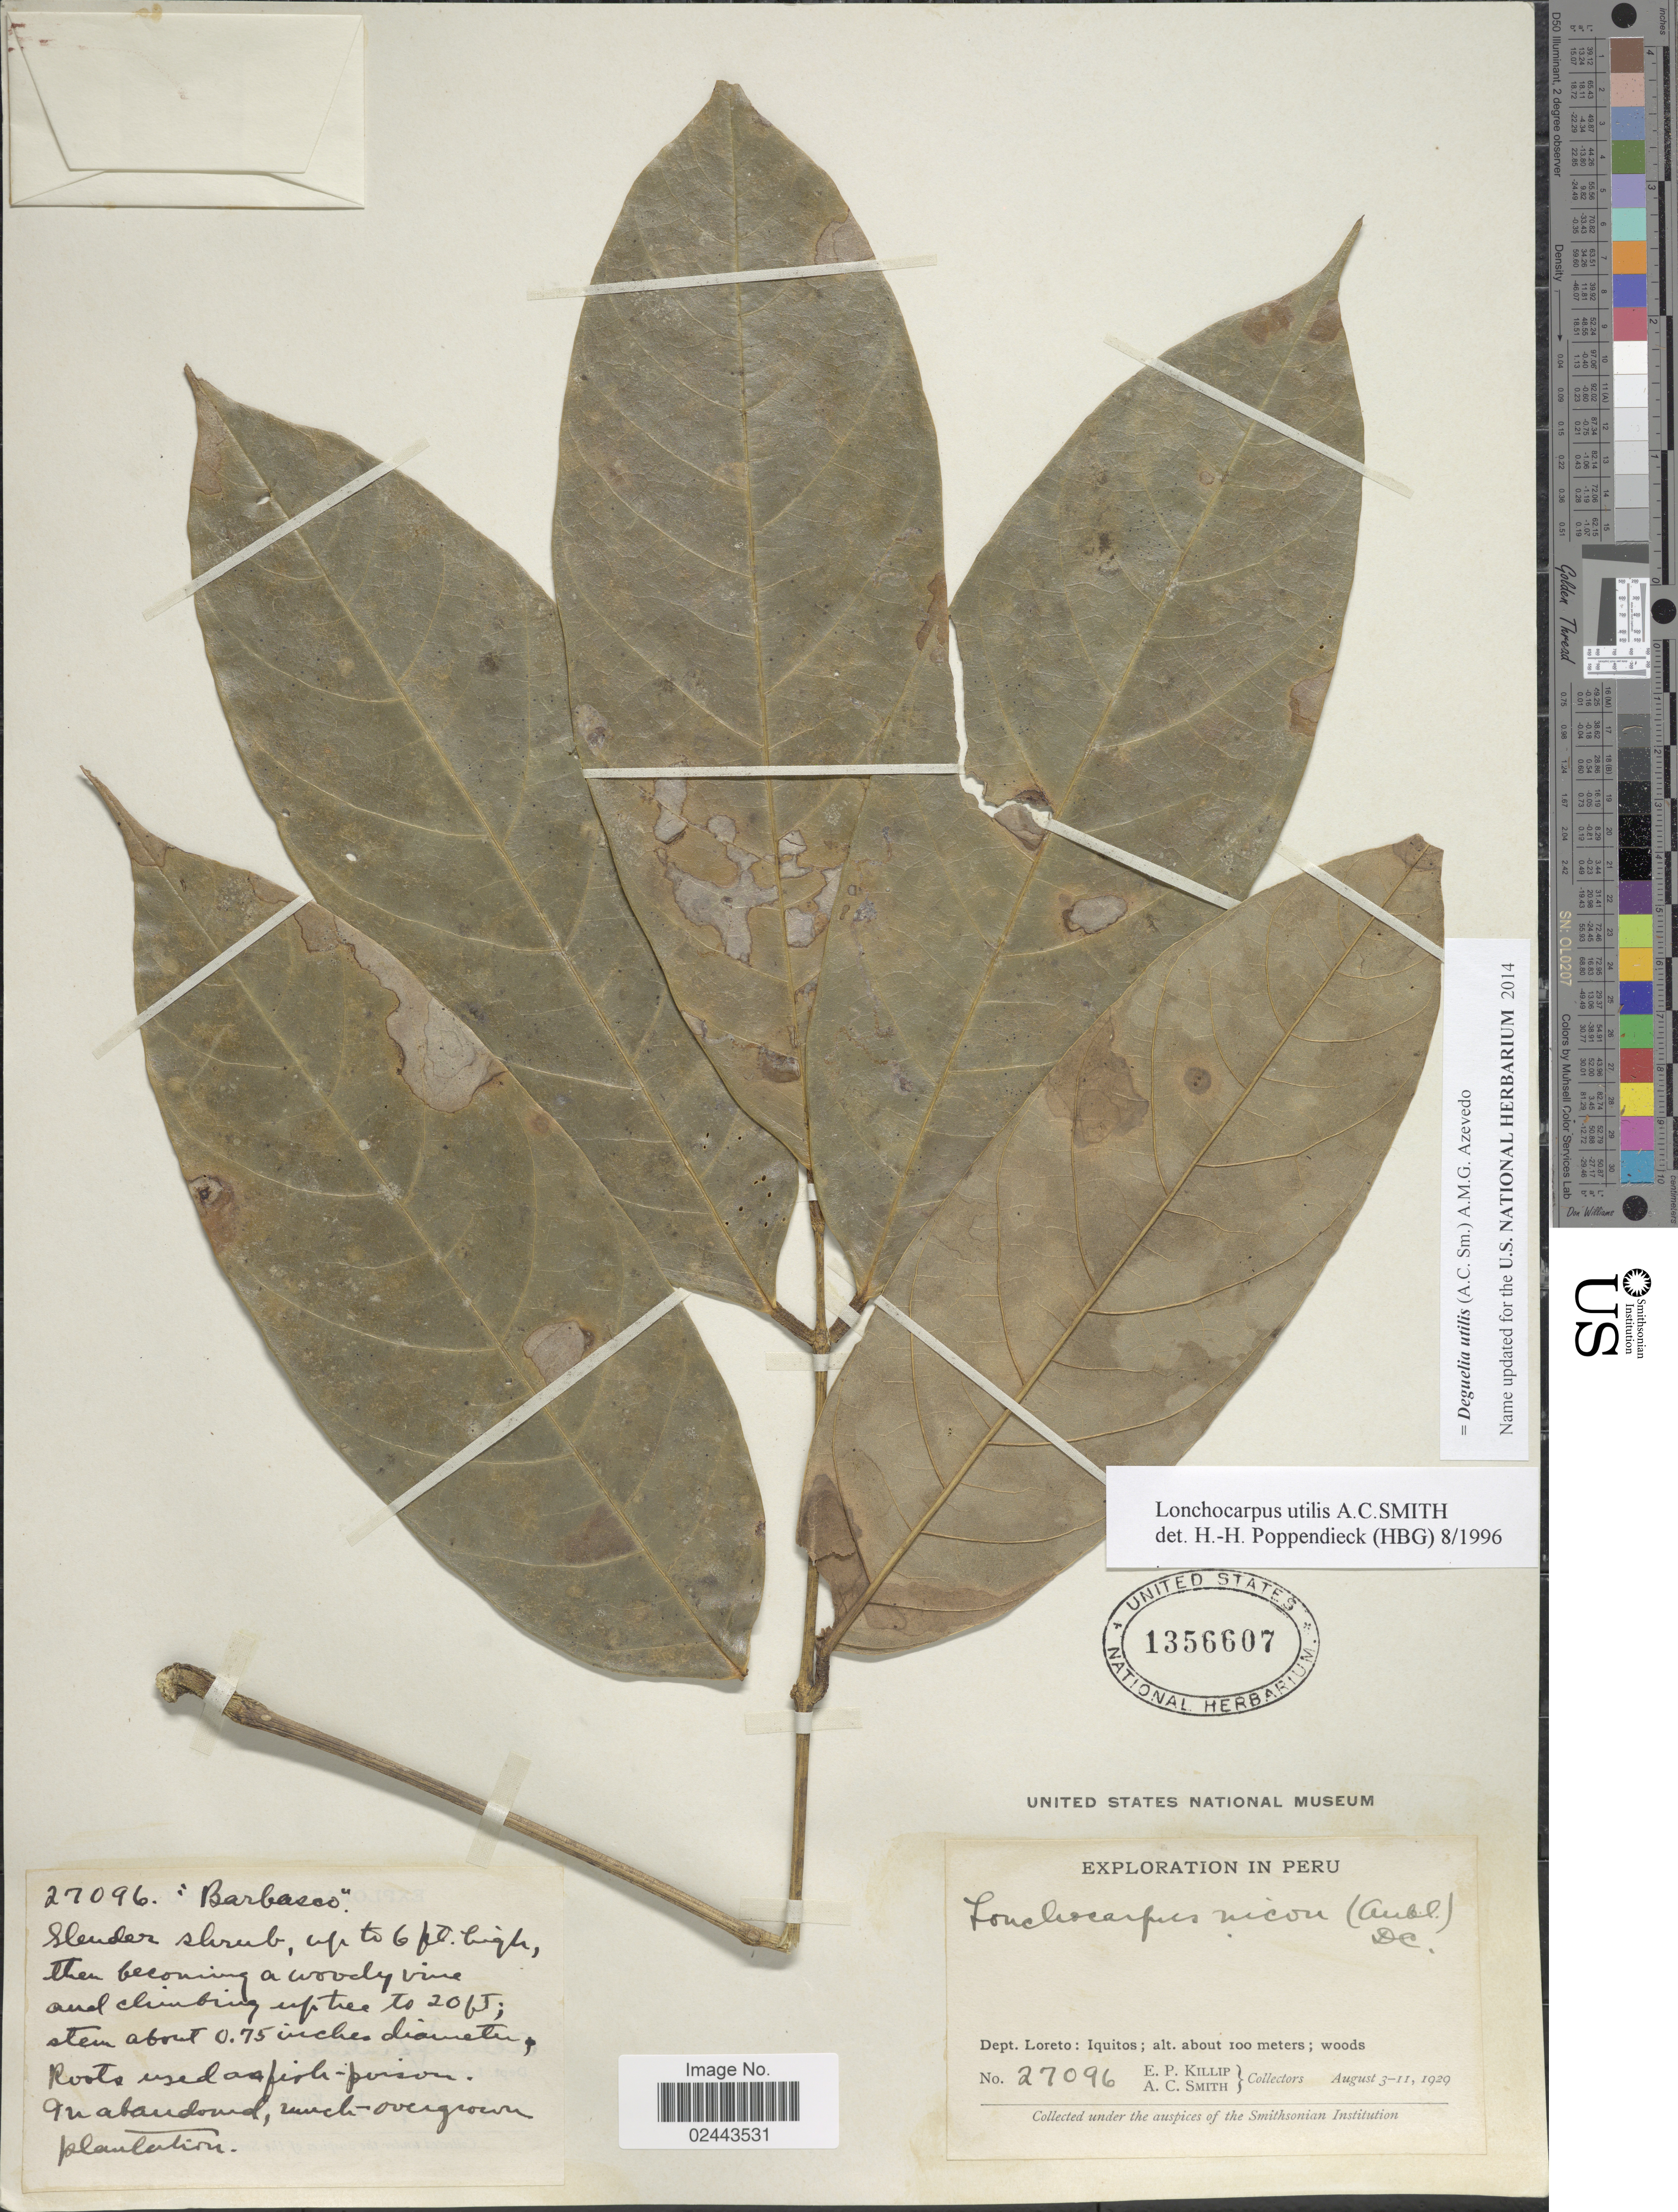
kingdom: Plantae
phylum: Tracheophyta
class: Magnoliopsida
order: Fabales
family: Fabaceae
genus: Deguelia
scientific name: Deguelia utilis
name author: (A.C. Sm.) A.M.G. Azevedo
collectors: E. P. Killip & A. C. Smith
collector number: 27096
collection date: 1929-08-03/1929-08-11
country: Peru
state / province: Loreto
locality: Iquitos; woods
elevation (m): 100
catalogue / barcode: US 1356607